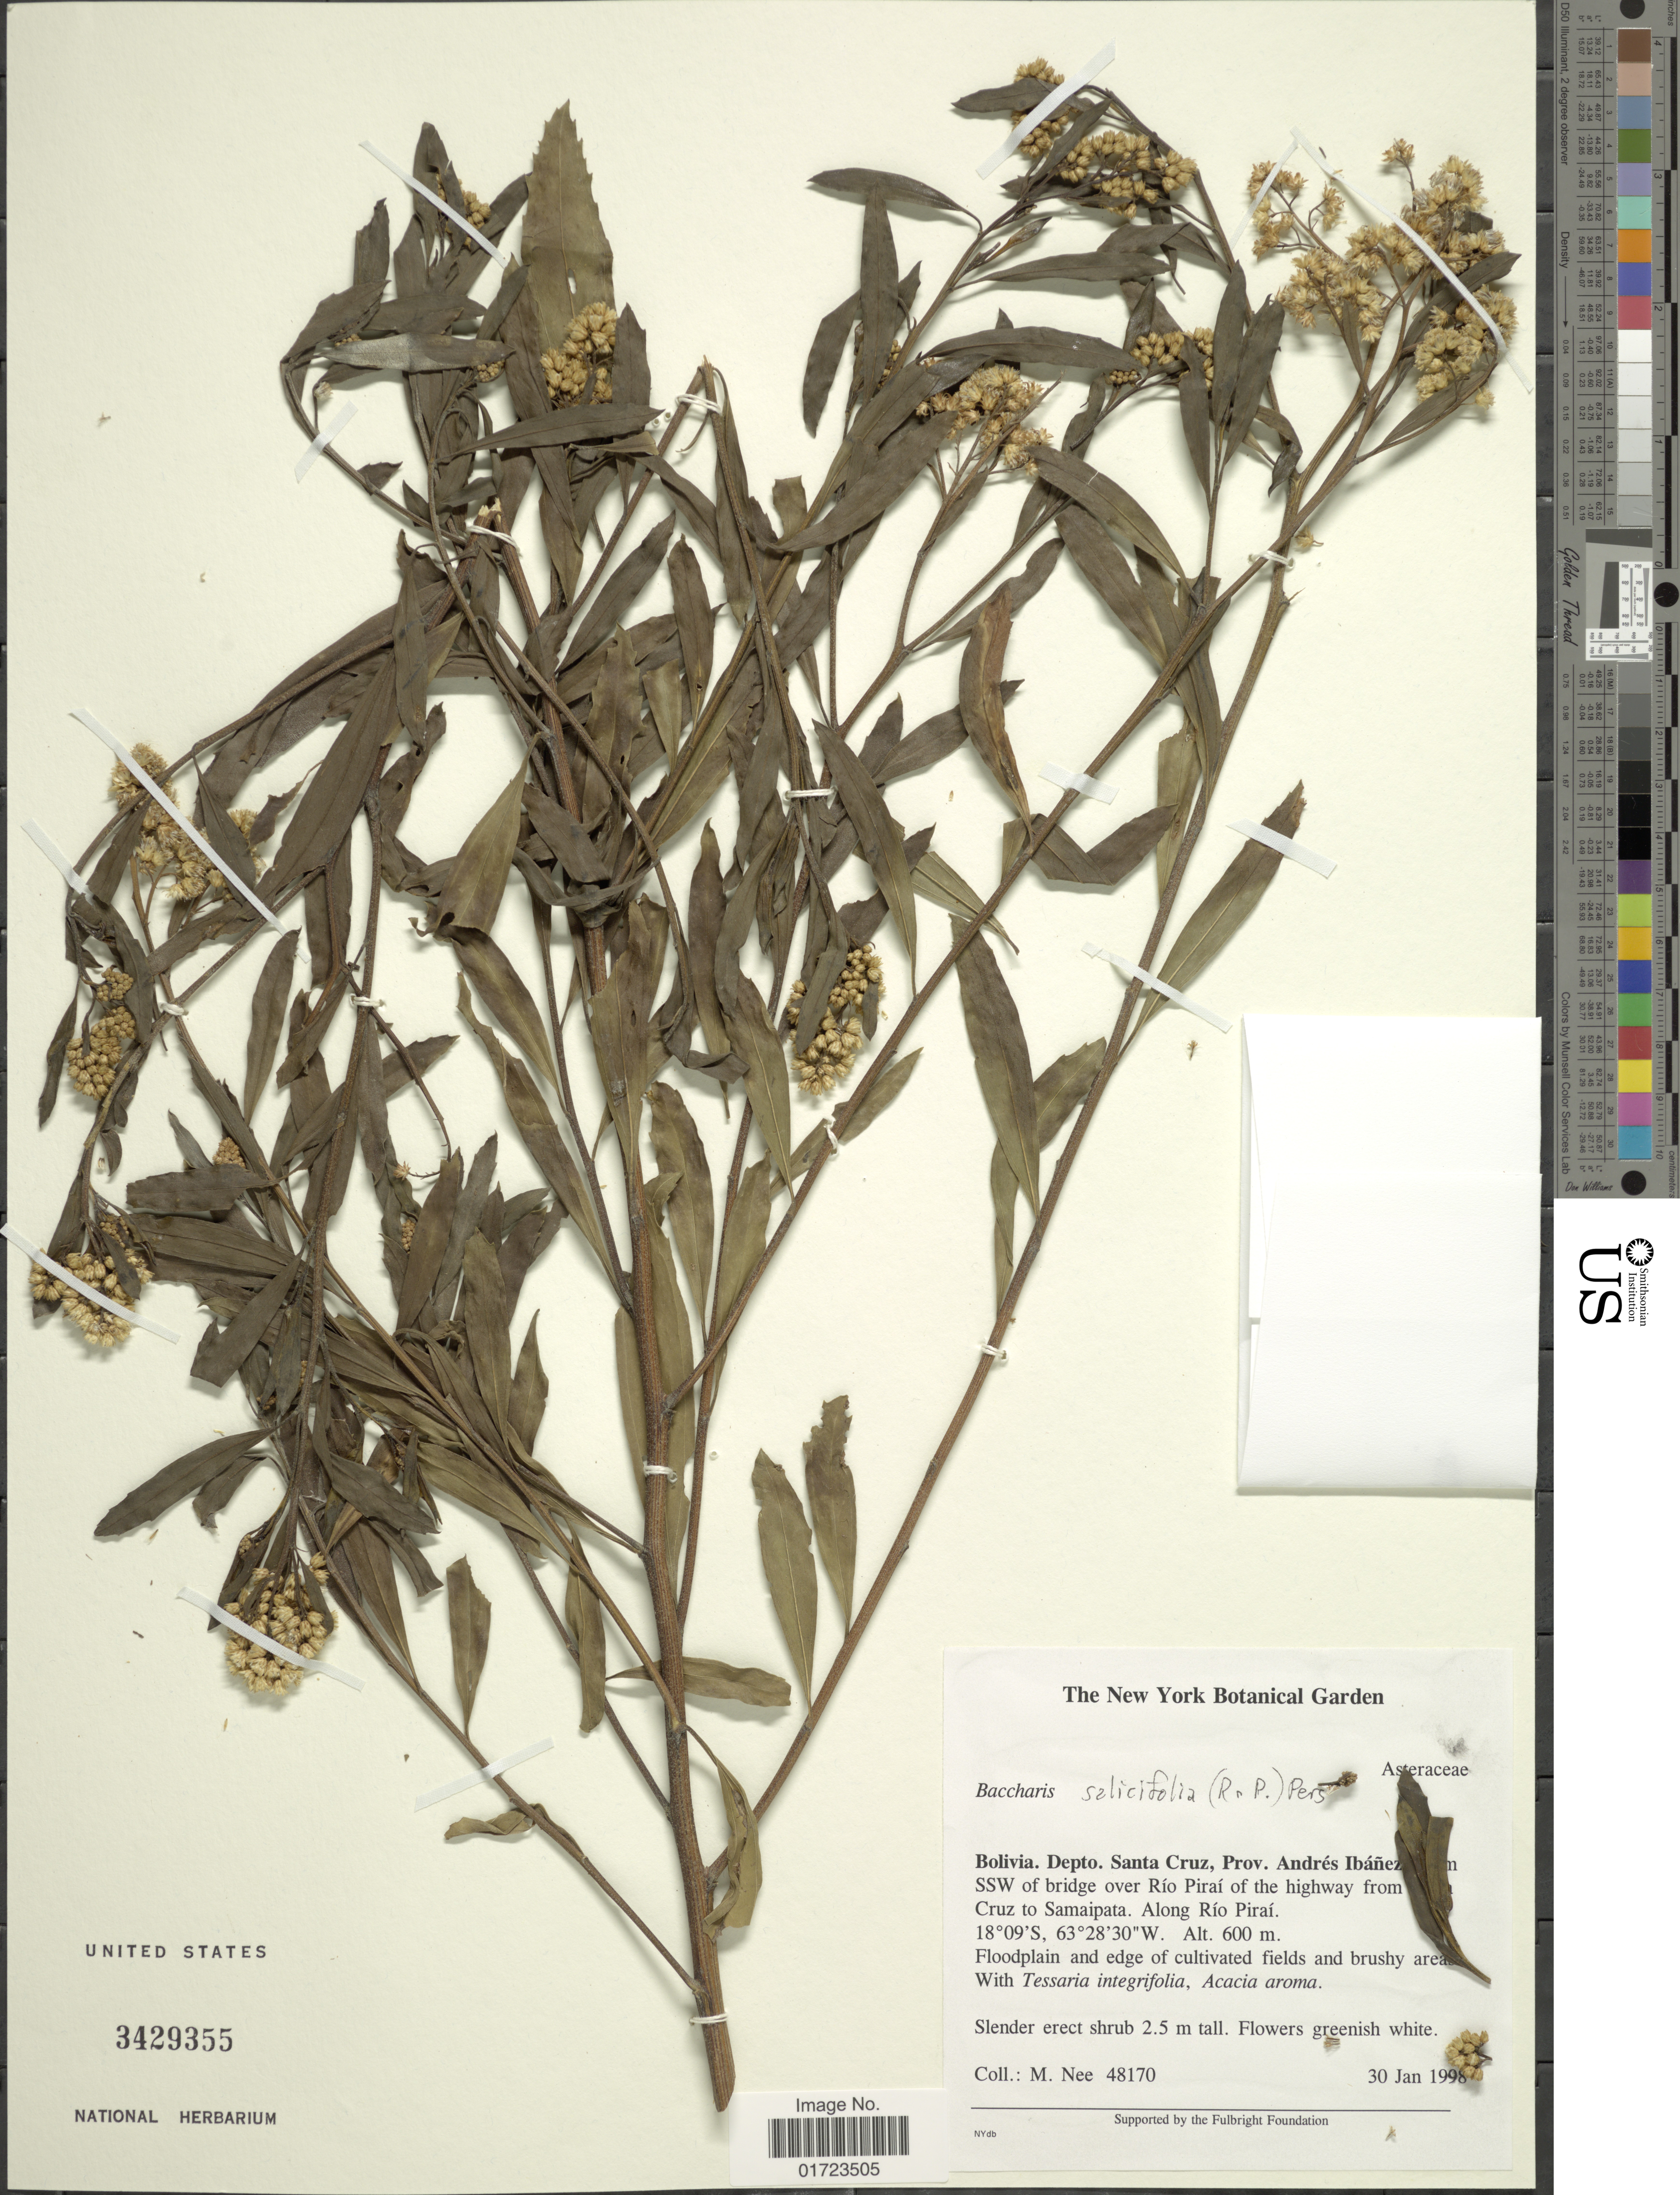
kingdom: Plantae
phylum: Tracheophyta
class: Magnoliopsida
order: Asterales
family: Asteraceae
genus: Baccharis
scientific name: Baccharis salicifolia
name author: (Ruiz & Pav.) Pers.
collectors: M. Nee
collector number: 48170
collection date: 1988-01-30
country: Bolivia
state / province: Santa Cruz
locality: Bolivia. Depto. Santa Cruz, Prov. Andres Ibanez [illegible text] SSW of bridge over Rio Pirai of the highway from Santa Cruz to Samaipata,Along Rio Pirai.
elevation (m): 600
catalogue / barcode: US 3429355